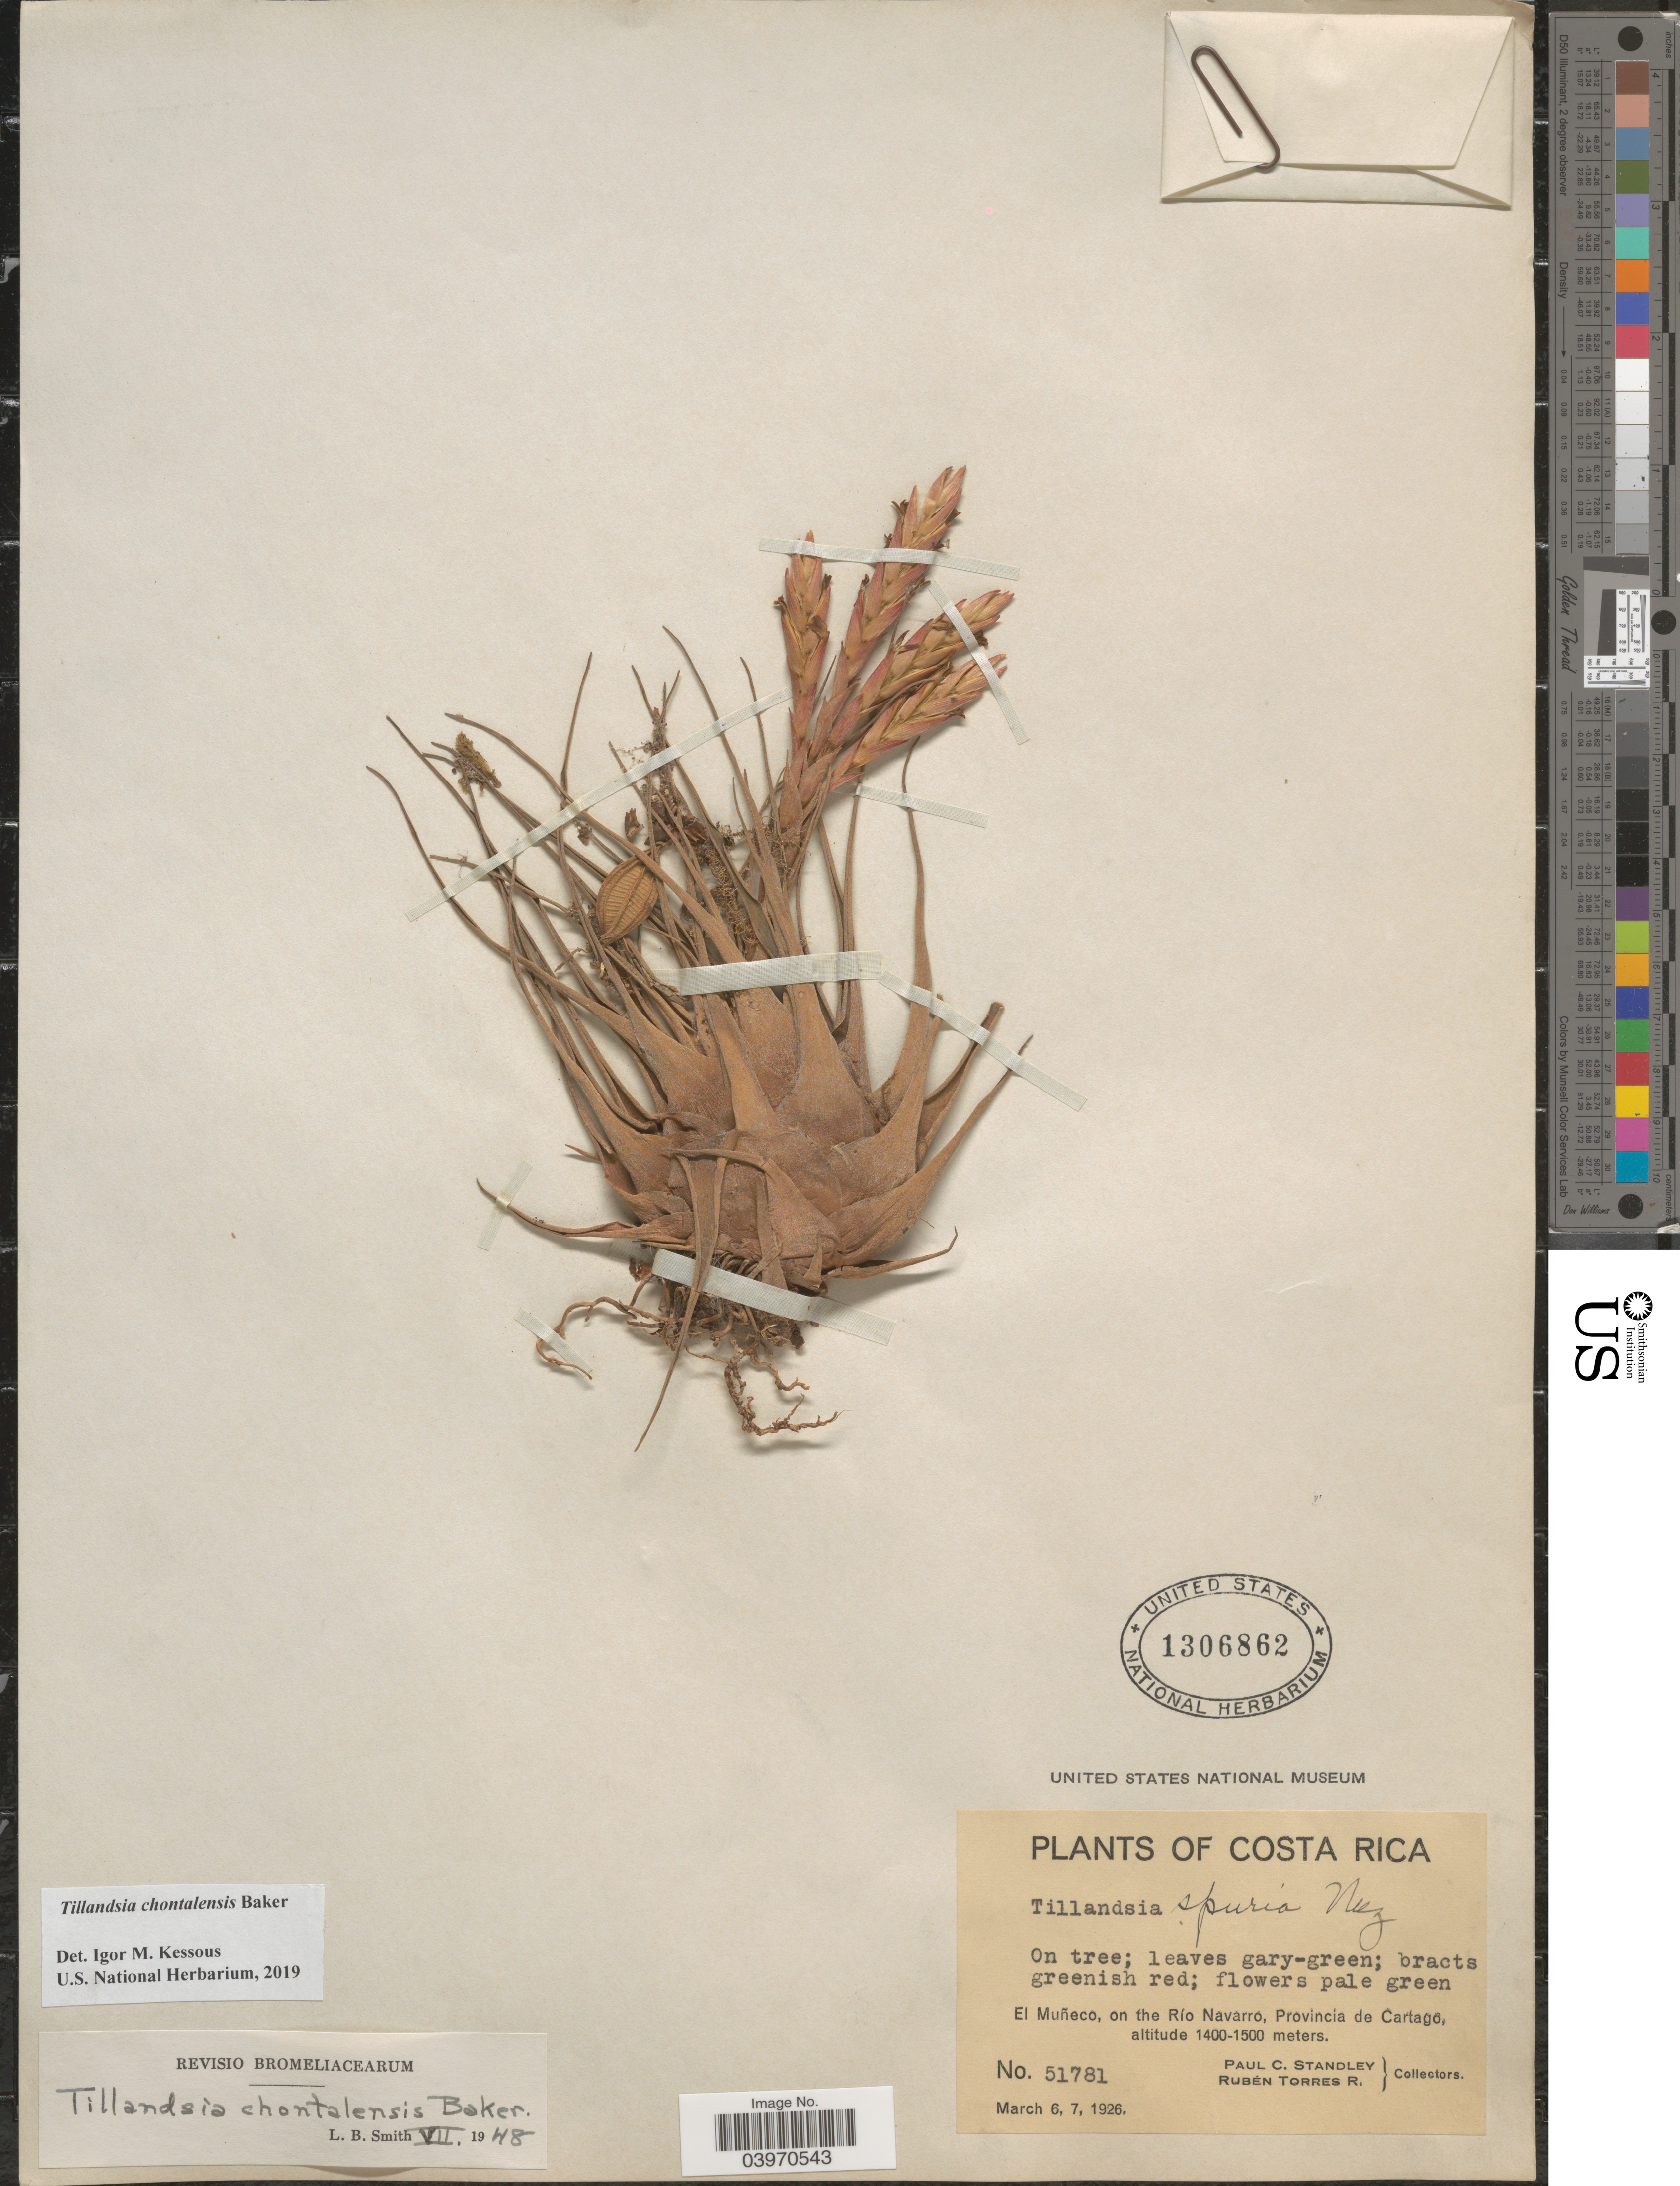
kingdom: Plantae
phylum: Tracheophyta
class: Liliopsida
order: Poales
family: Bromeliaceae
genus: Tillandsia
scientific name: Tillandsia chontalensis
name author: Baker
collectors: P. C. Standley & R. Torres Rojas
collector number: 51781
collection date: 1926-03-06/1926-03-07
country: Costa Rica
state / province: Cartago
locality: El Muñeco, on the Río Navarro.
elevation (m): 1400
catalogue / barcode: US 1306862